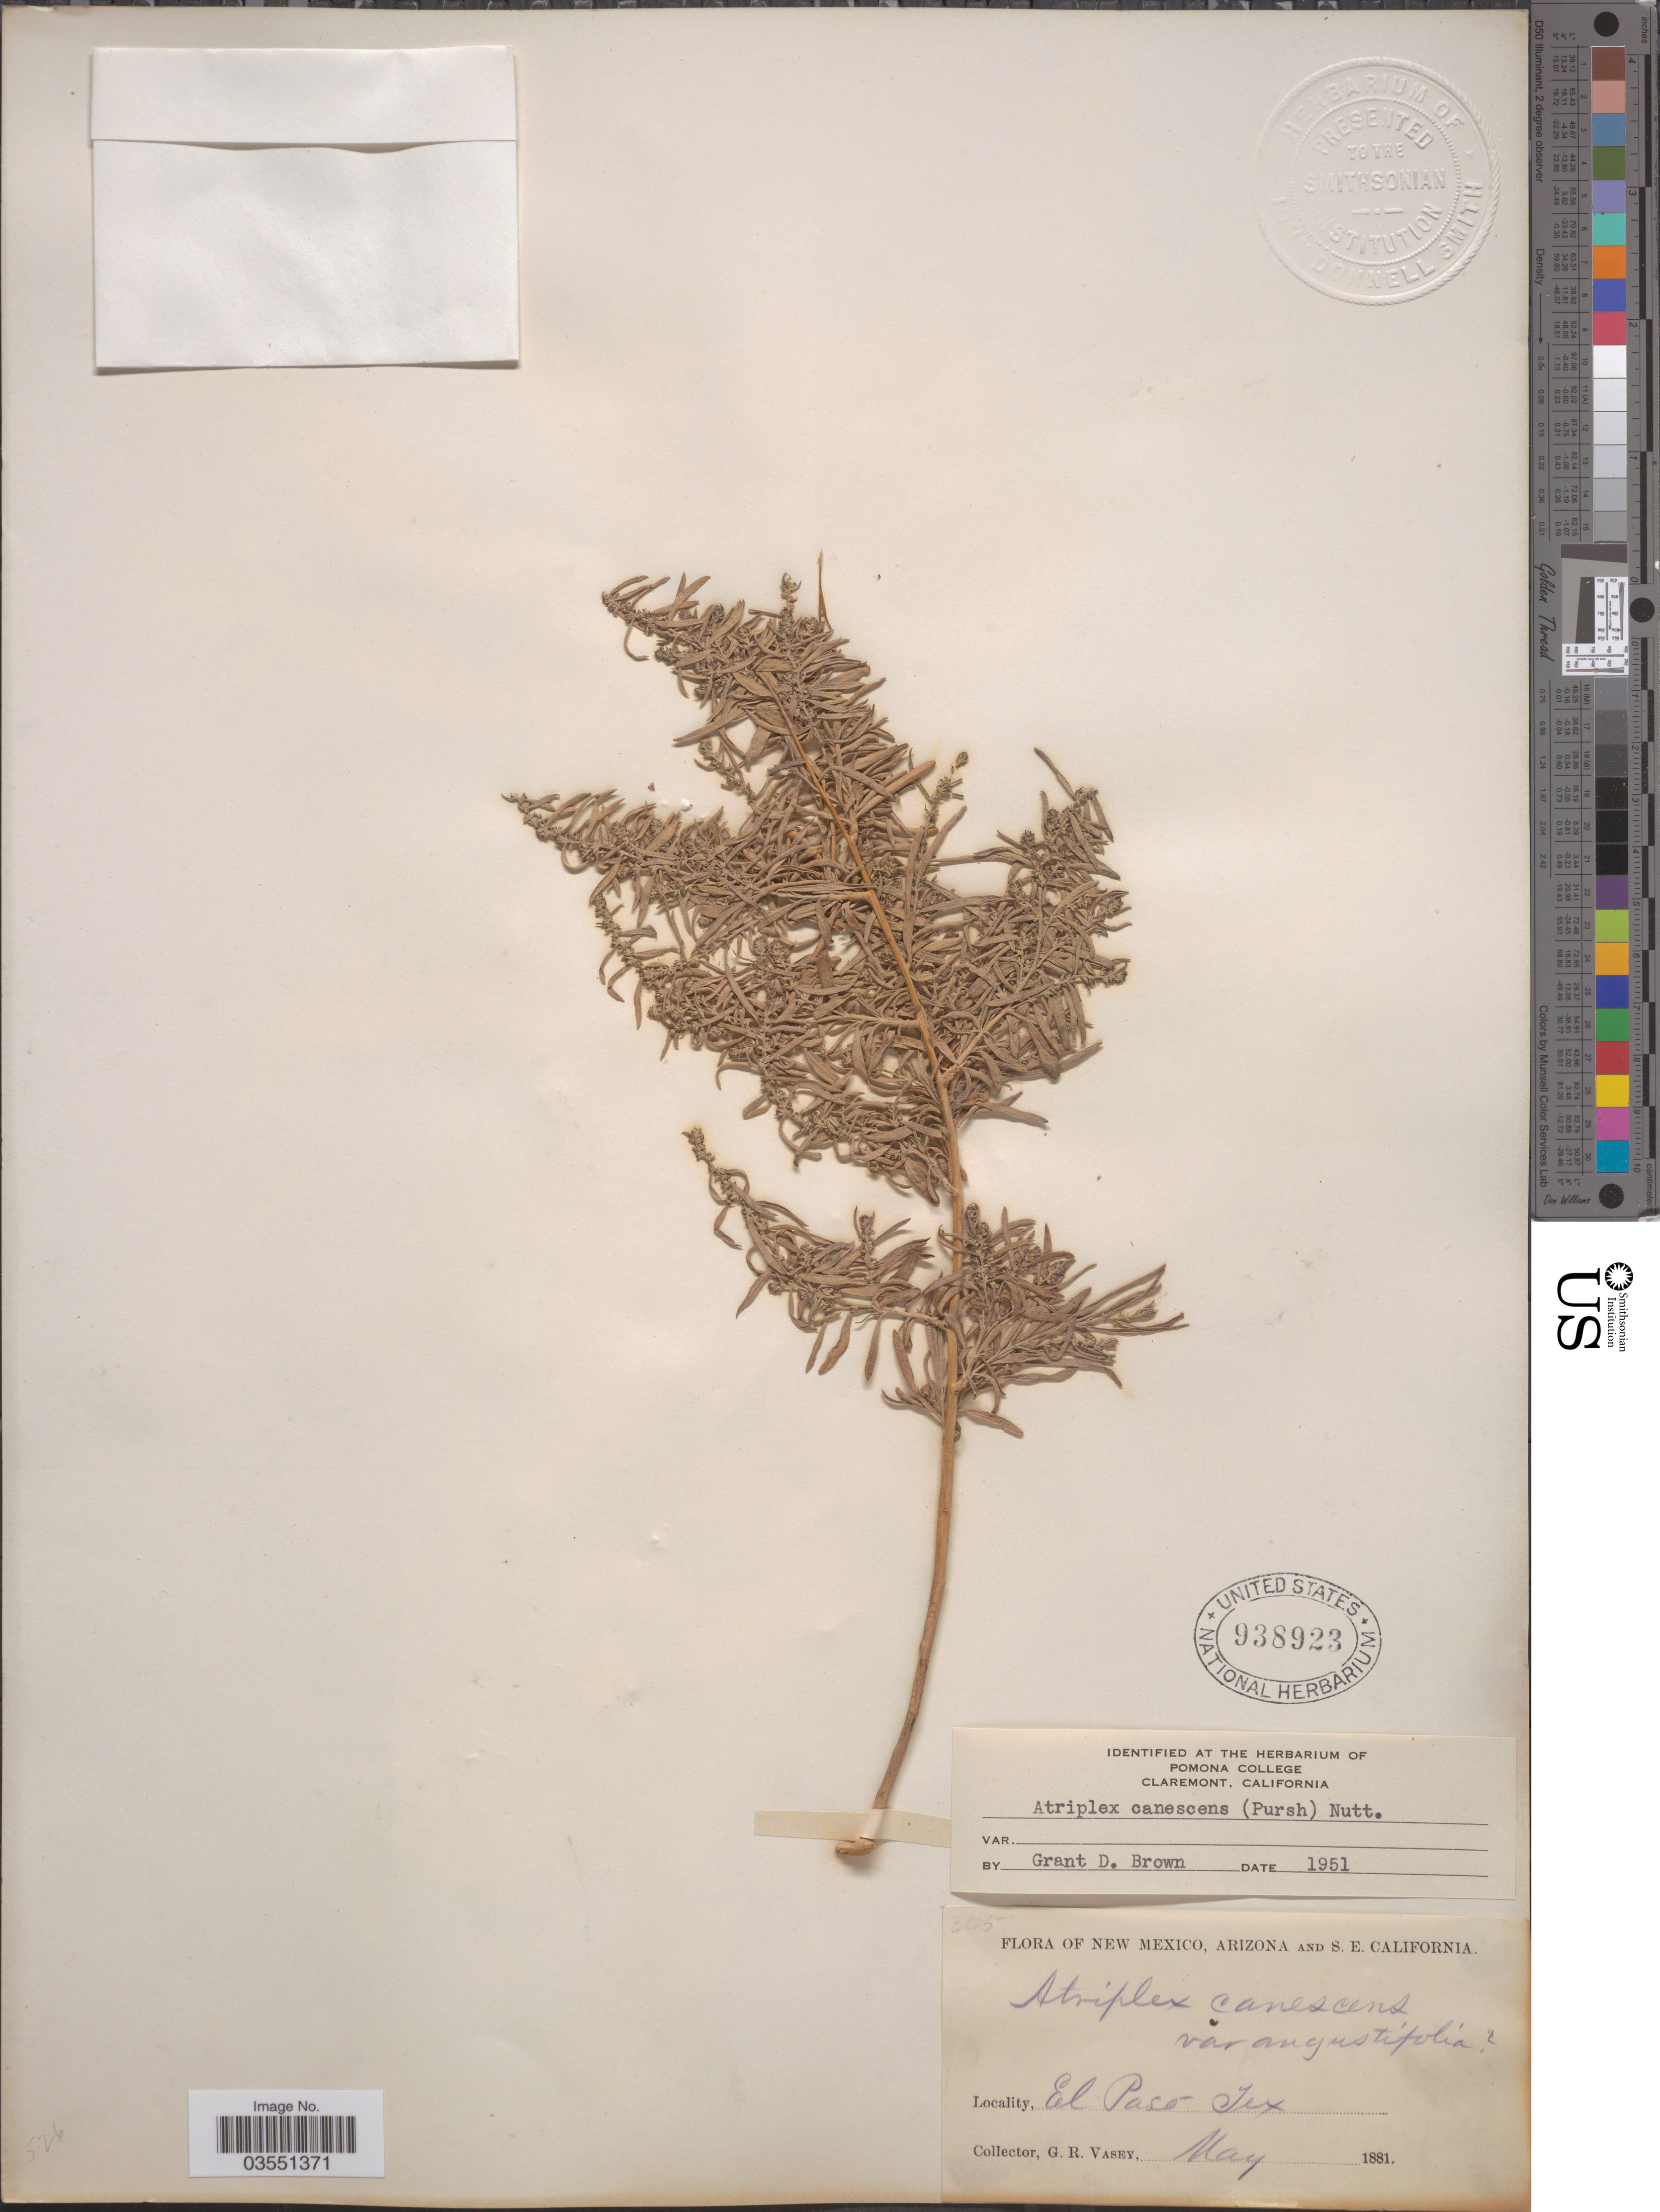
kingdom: Plantae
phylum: Tracheophyta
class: Magnoliopsida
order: Caryophyllales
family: Amaranthaceae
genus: Atriplex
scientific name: Atriplex canescens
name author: (Pursh) Nutt.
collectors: G. R. Vasey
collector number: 305*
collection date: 1881-05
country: United States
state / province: Texas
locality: El Paso.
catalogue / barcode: US 938923